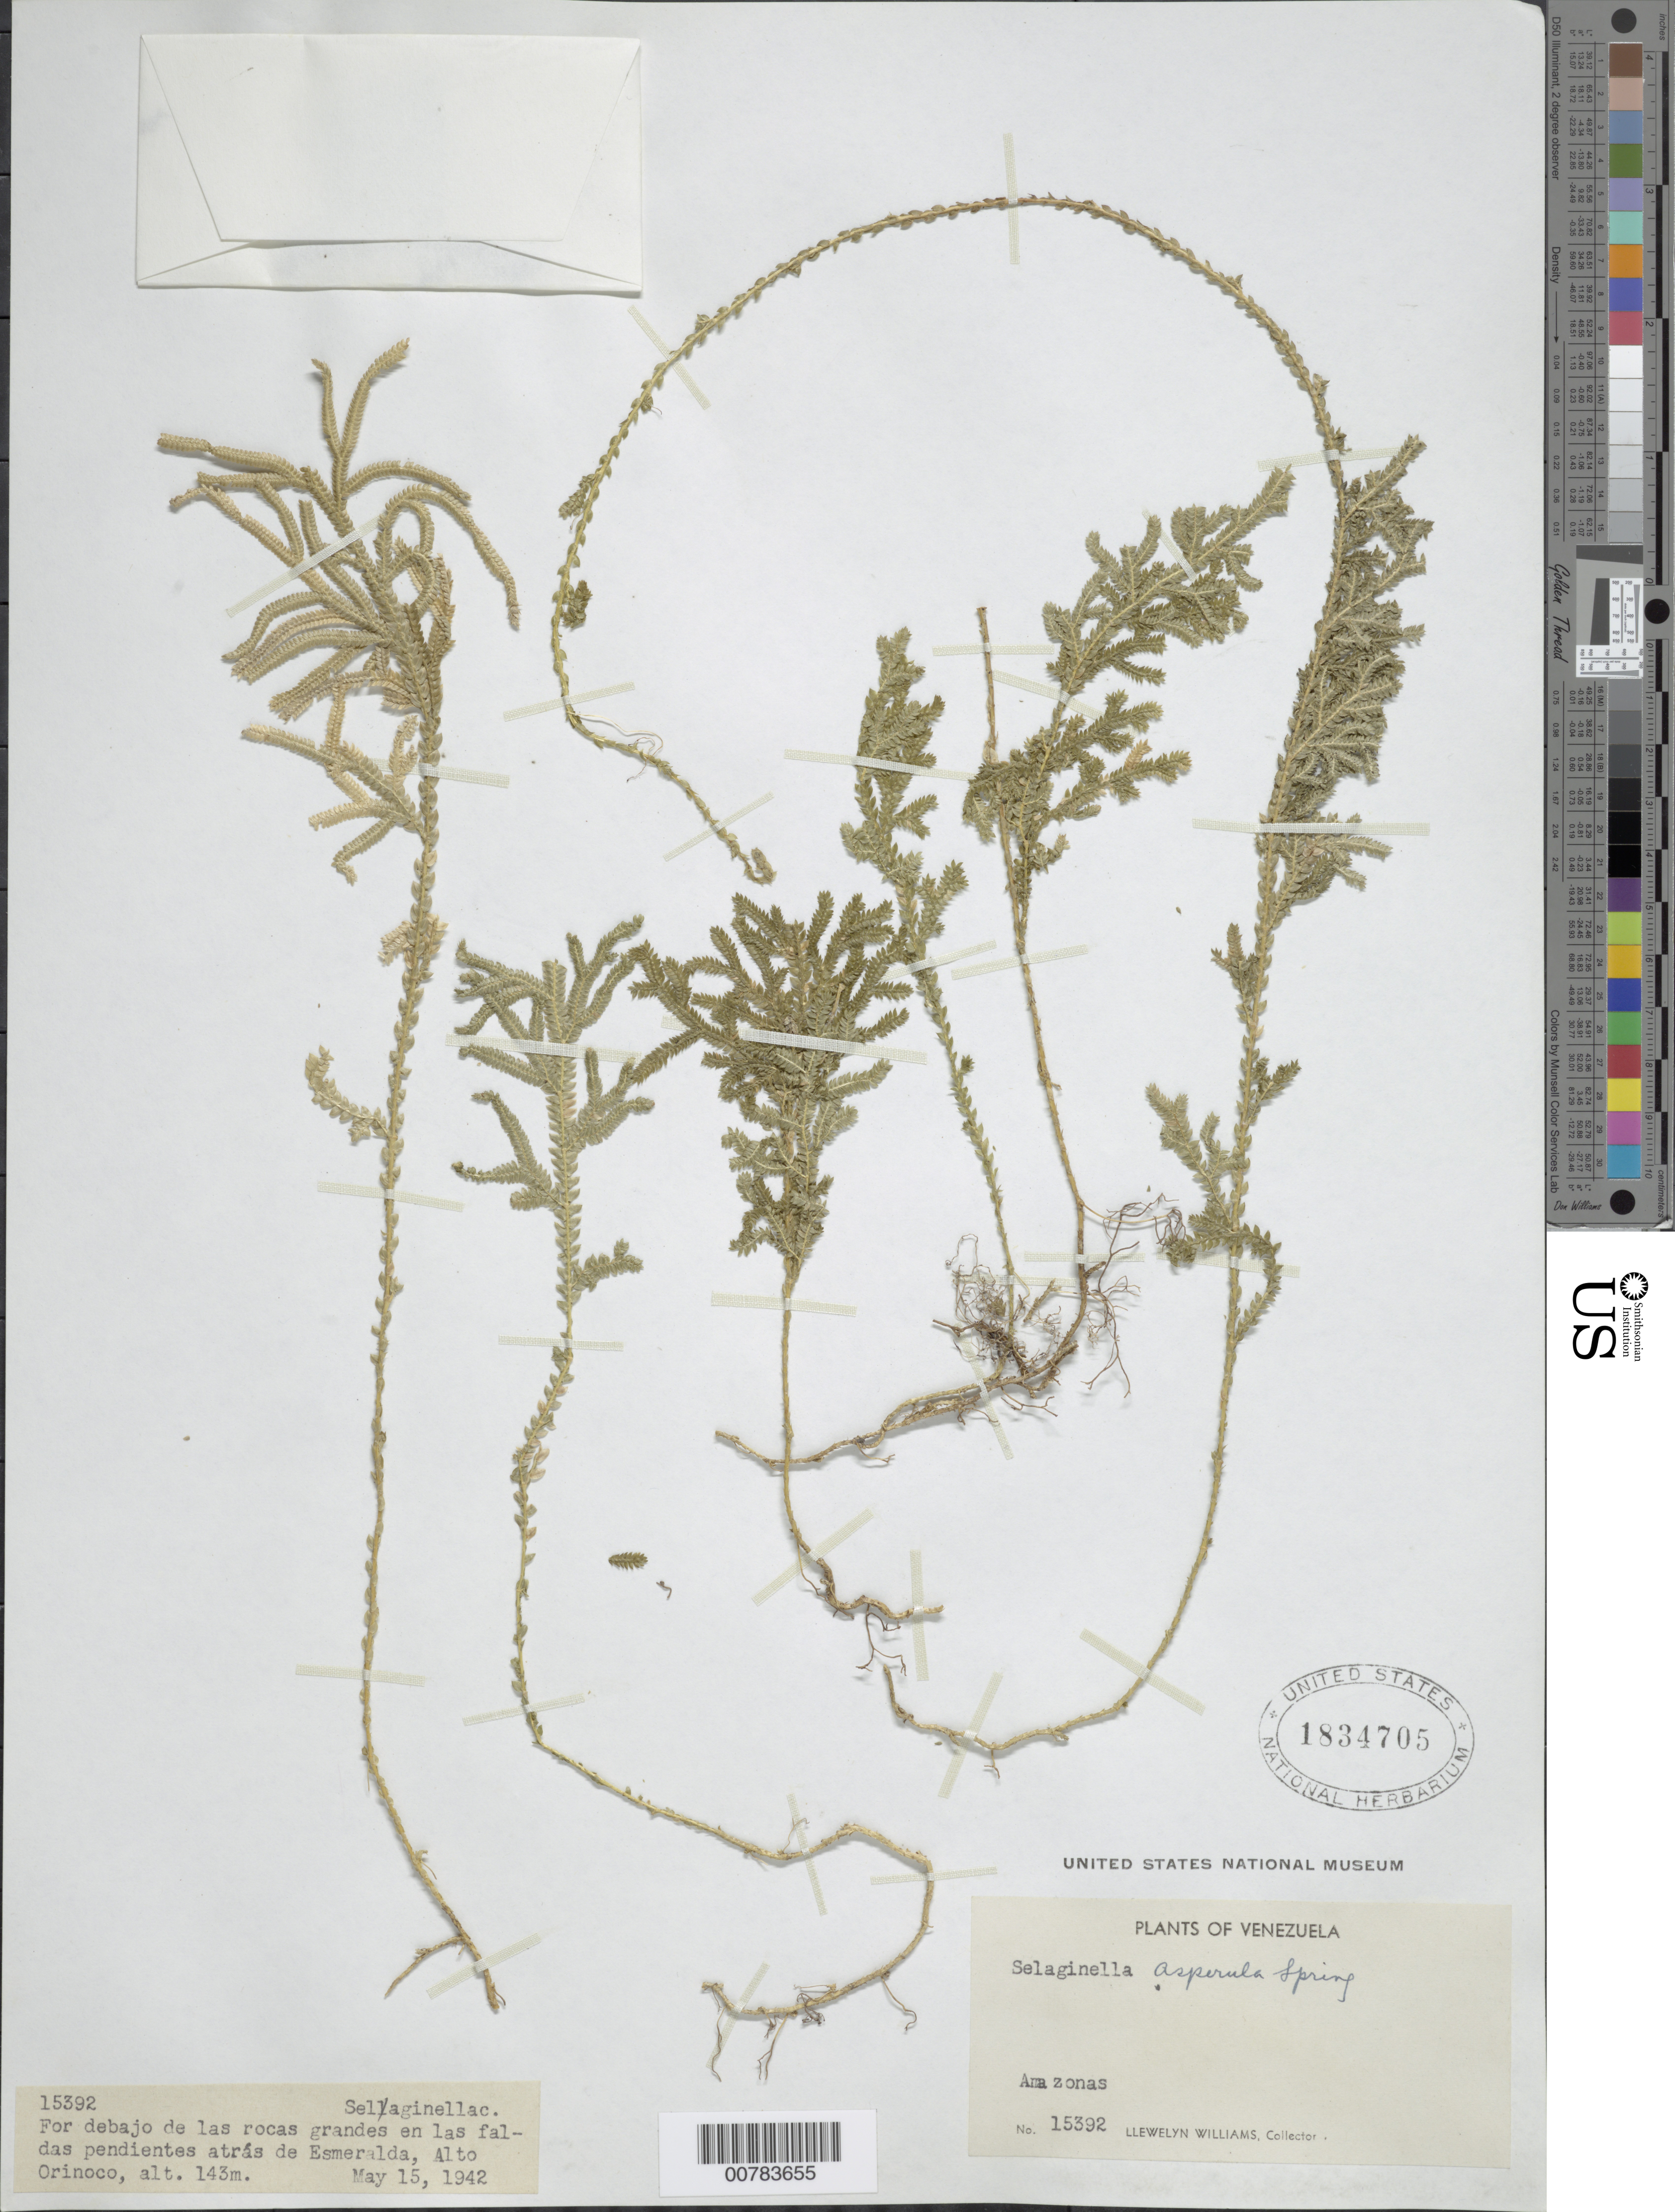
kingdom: Plantae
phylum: Tracheophyta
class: Lycopodiopsida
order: Selaginellales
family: Selaginellaceae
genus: Selaginella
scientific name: Selaginella asperula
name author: Spring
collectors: Ll. Williams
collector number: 15392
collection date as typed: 15-May-42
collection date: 1942-05-15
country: Venezuela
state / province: Amazonas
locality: Esmeralda, Alto Orinoco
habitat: For debajo de las rocas en las faldas abiertas atras de Esmeralda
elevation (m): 143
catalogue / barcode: US 1834705